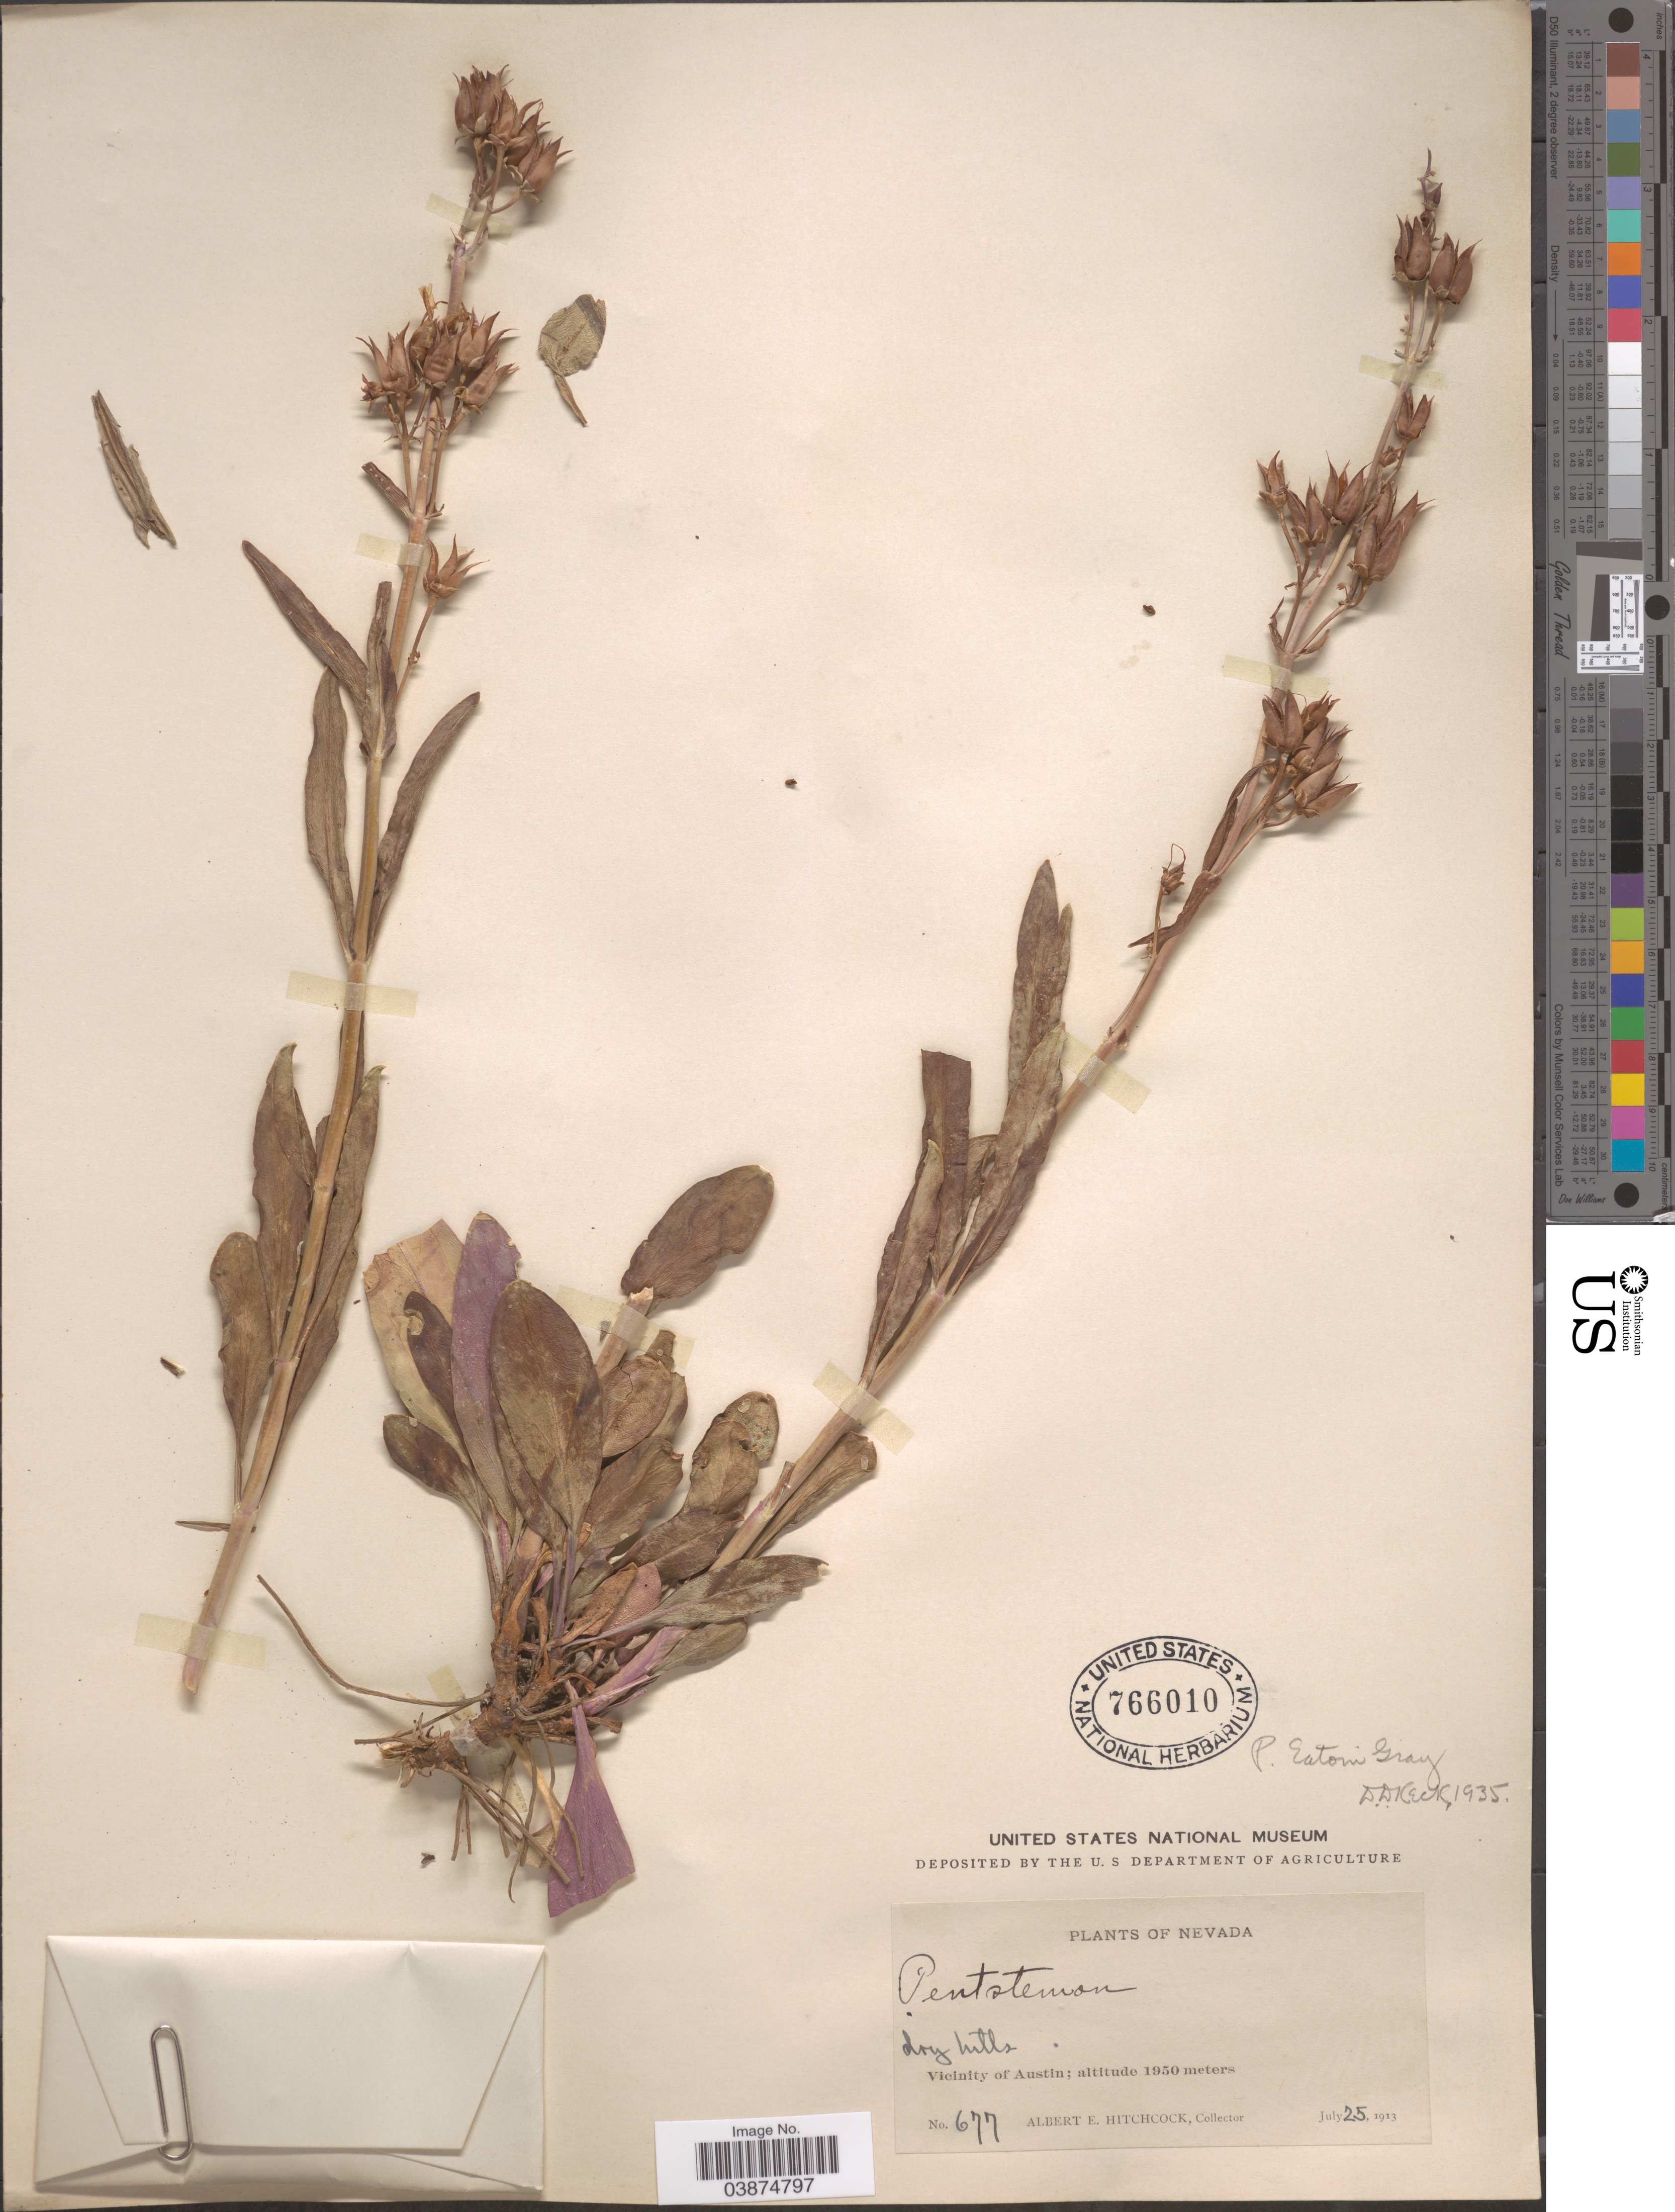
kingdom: Plantae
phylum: Tracheophyta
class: Magnoliopsida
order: Lamiales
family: Plantaginaceae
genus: Penstemon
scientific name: Penstemon eatonii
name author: A. Gray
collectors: A. Hitchcock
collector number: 677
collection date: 1913-07-25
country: United States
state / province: Nevada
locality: Vicinity of Austin.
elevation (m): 1950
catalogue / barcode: US 766010